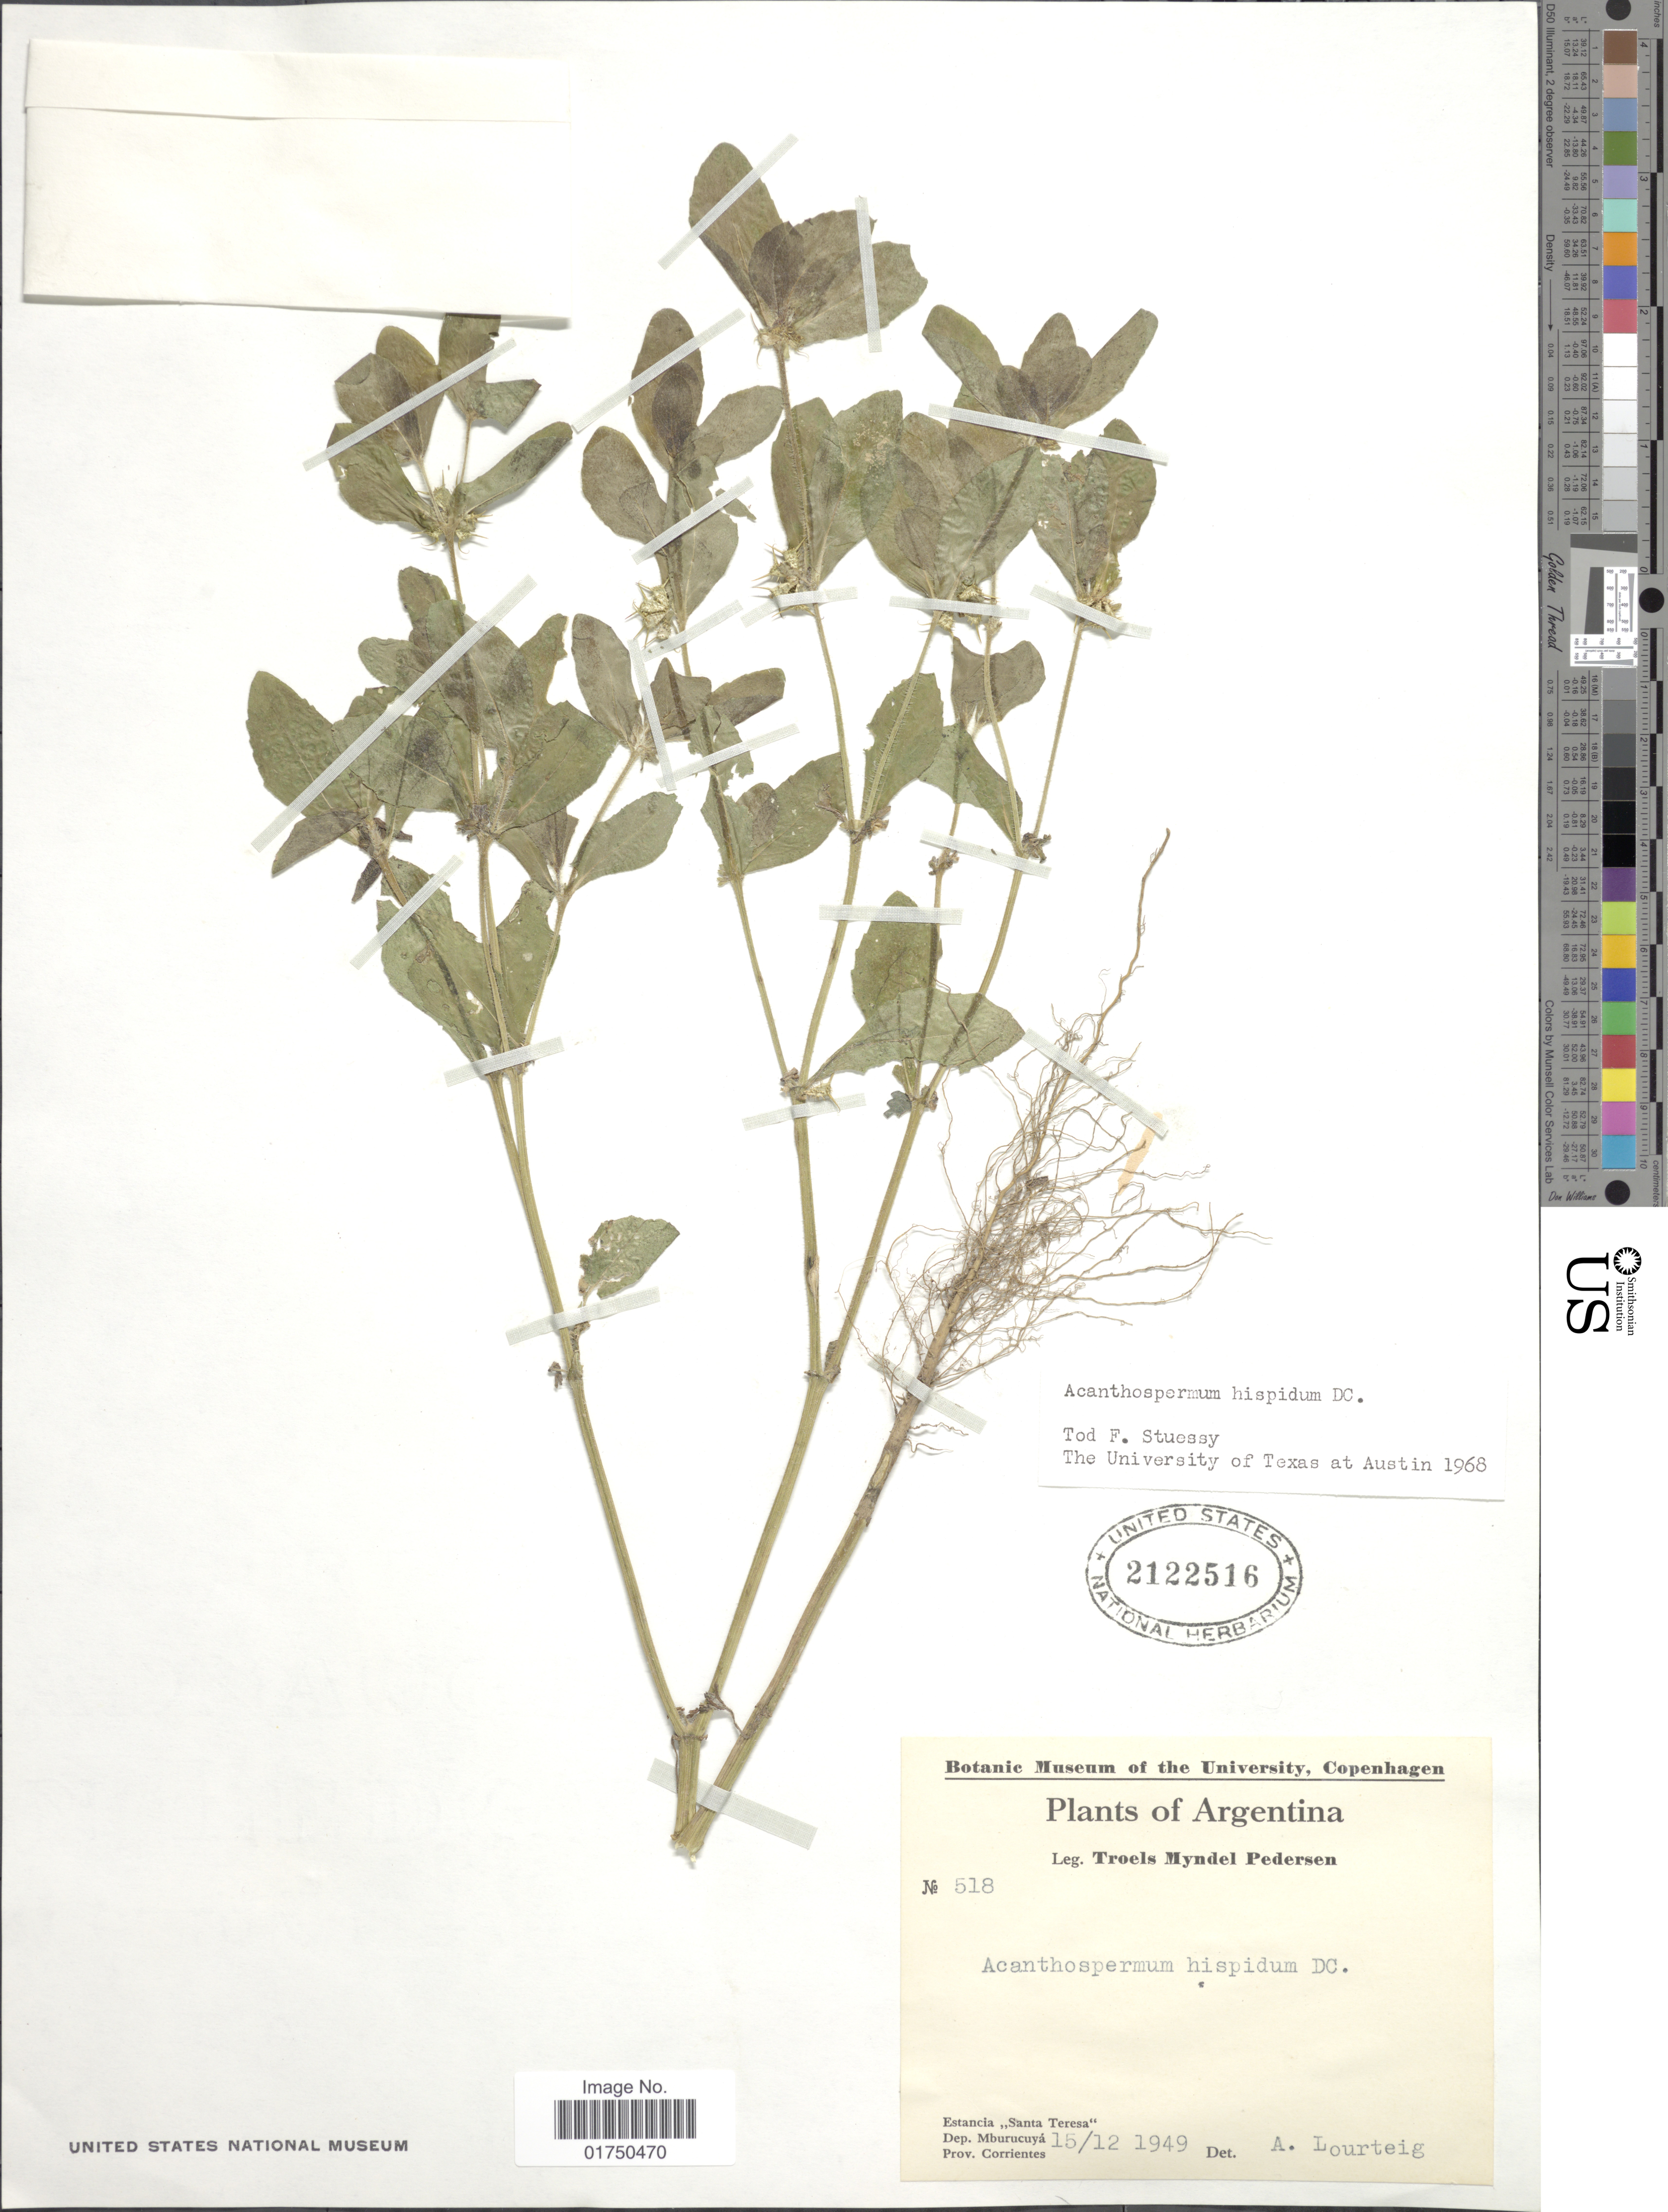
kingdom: Plantae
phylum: Tracheophyta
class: Magnoliopsida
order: Asterales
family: Asteraceae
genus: Acanthospermum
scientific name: Acanthospermum hispidum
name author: DC.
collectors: T. Pederson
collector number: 518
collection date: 1949-12-15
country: Argentina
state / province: Corrientes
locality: Estancia "Santa Teresa". Dep. Mburucuyá. Prov. Corrientes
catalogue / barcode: US 2122516